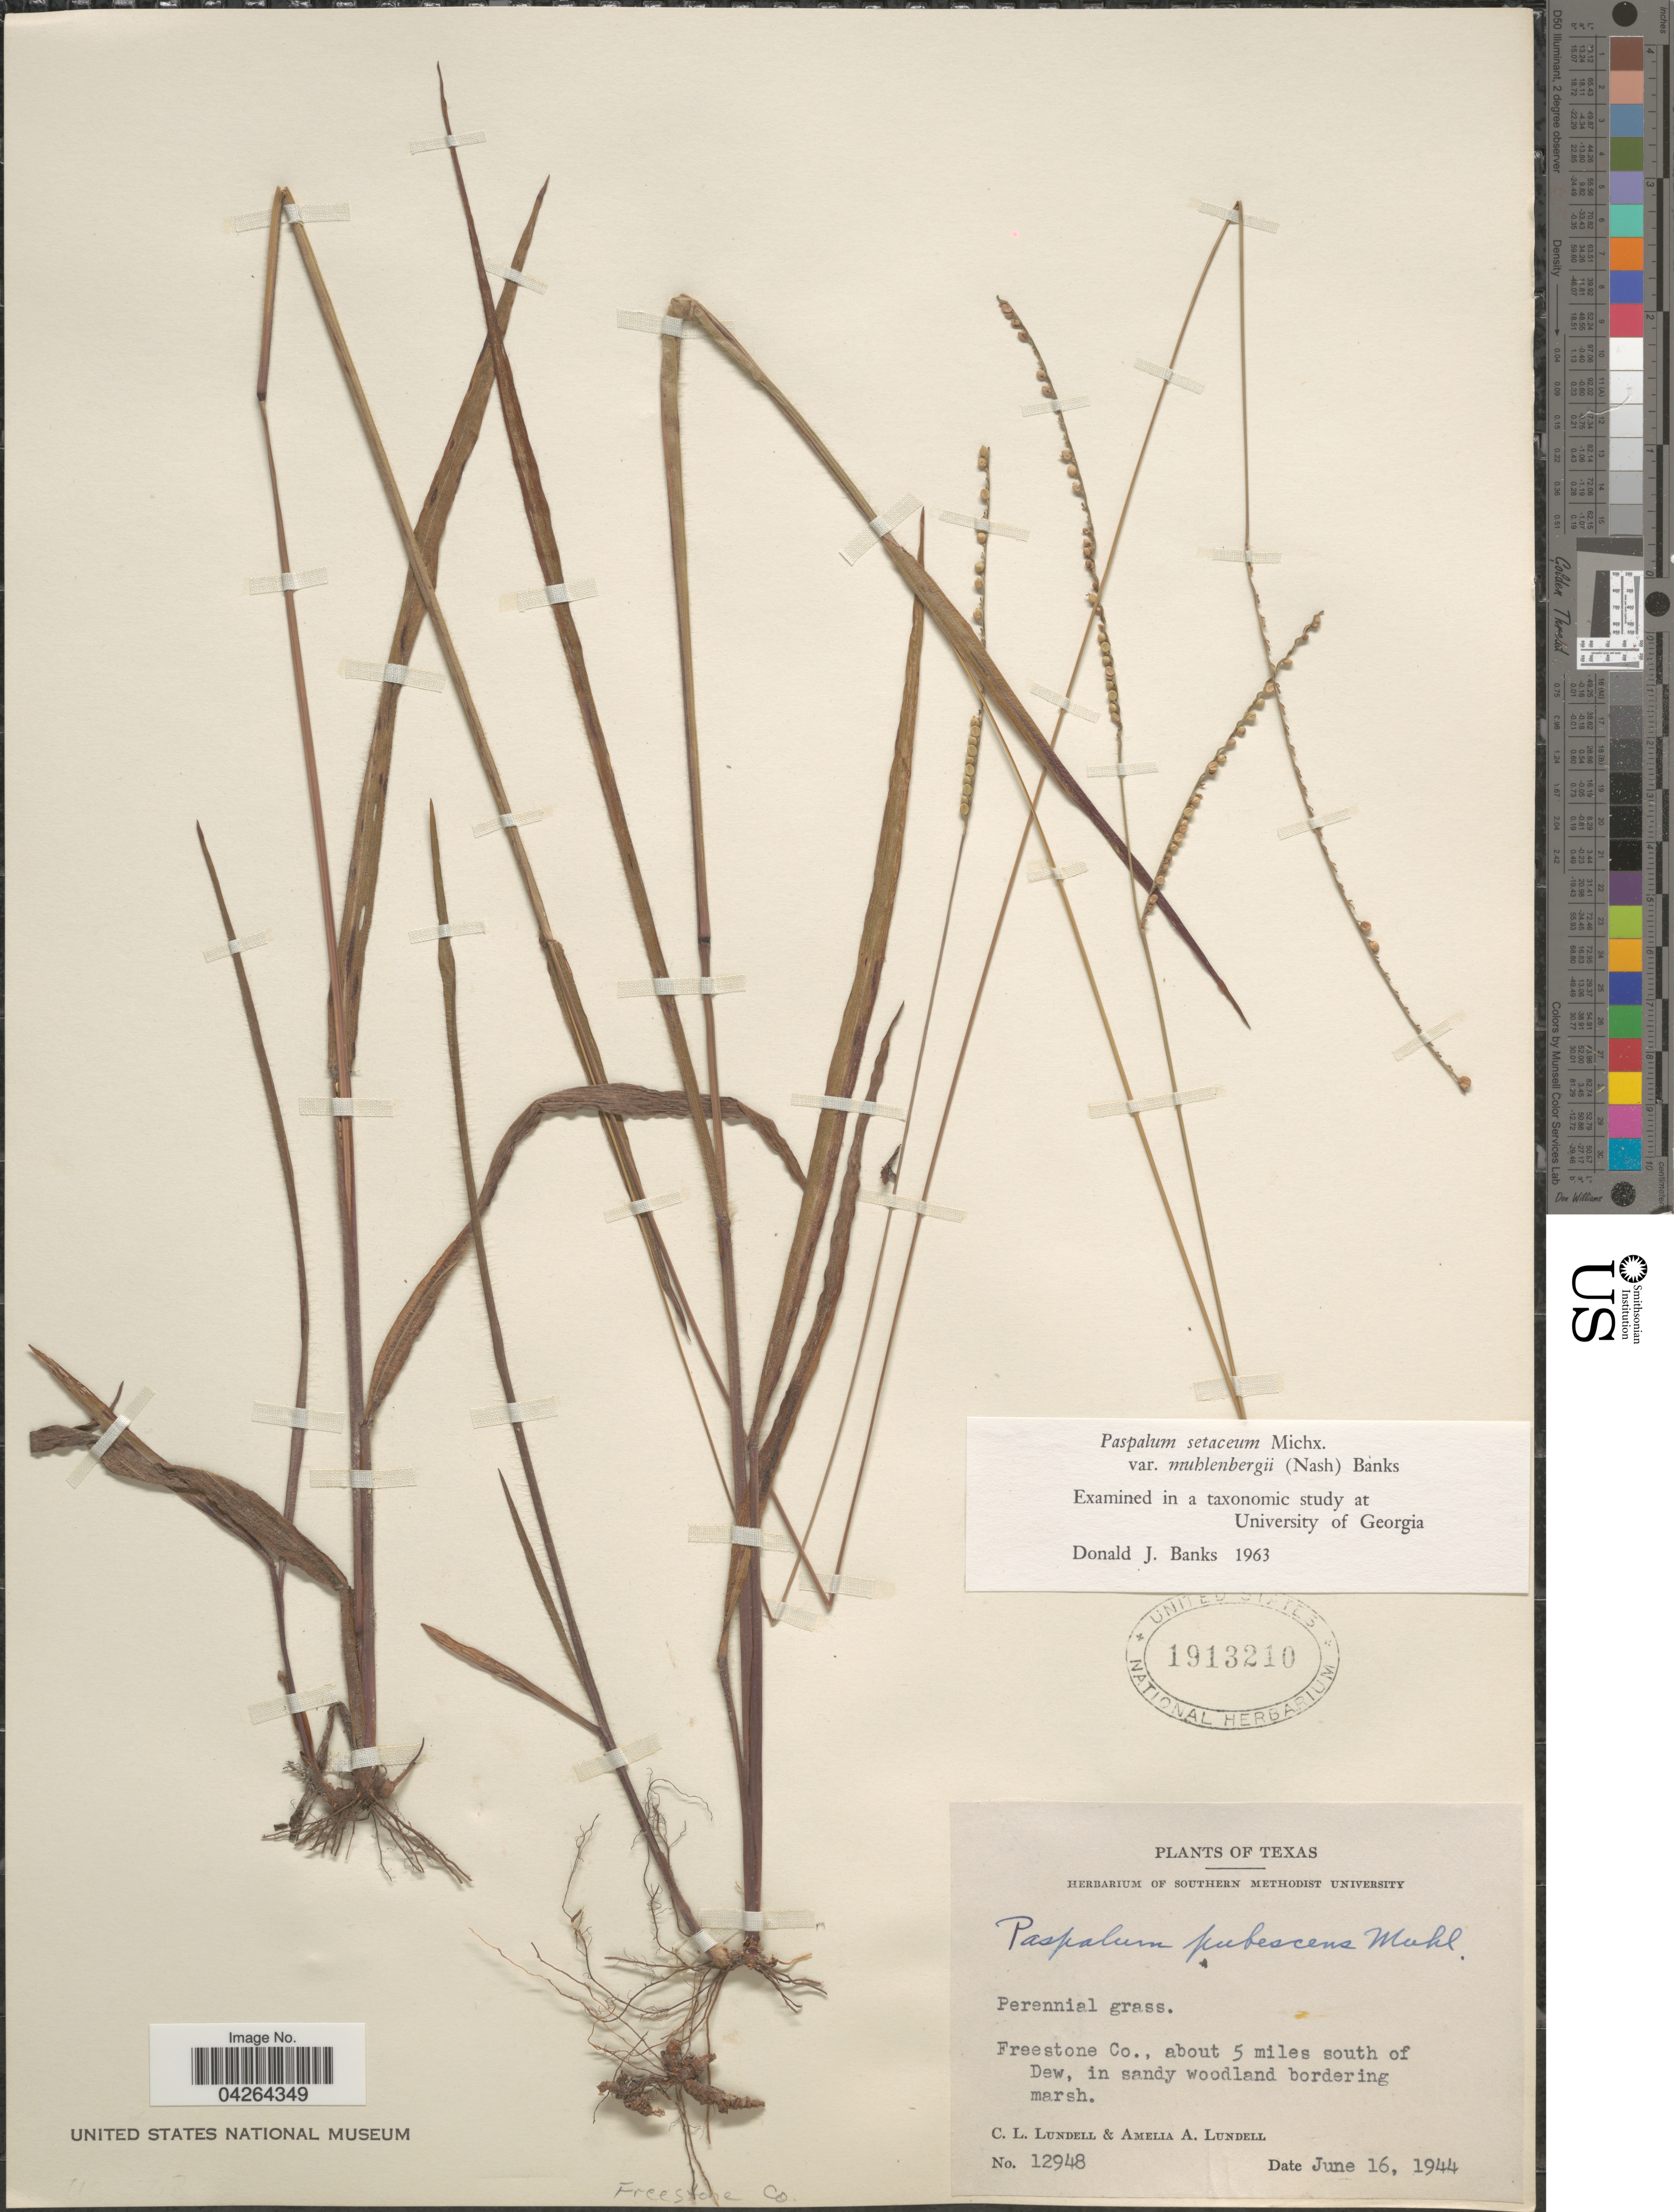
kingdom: Plantae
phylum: Tracheophyta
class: Liliopsida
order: Poales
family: Poaceae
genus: Paspalum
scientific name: Paspalum setaceum var. muhlenbergii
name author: (Nash) D.J. Banks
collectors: C. L. Lundell & A. A. Lundell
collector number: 12948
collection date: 1944-06-16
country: United States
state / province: Texas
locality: Freestone Co., about 5 miles south of Dew, in sandy woodland bordering marsh.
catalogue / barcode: US 1913210